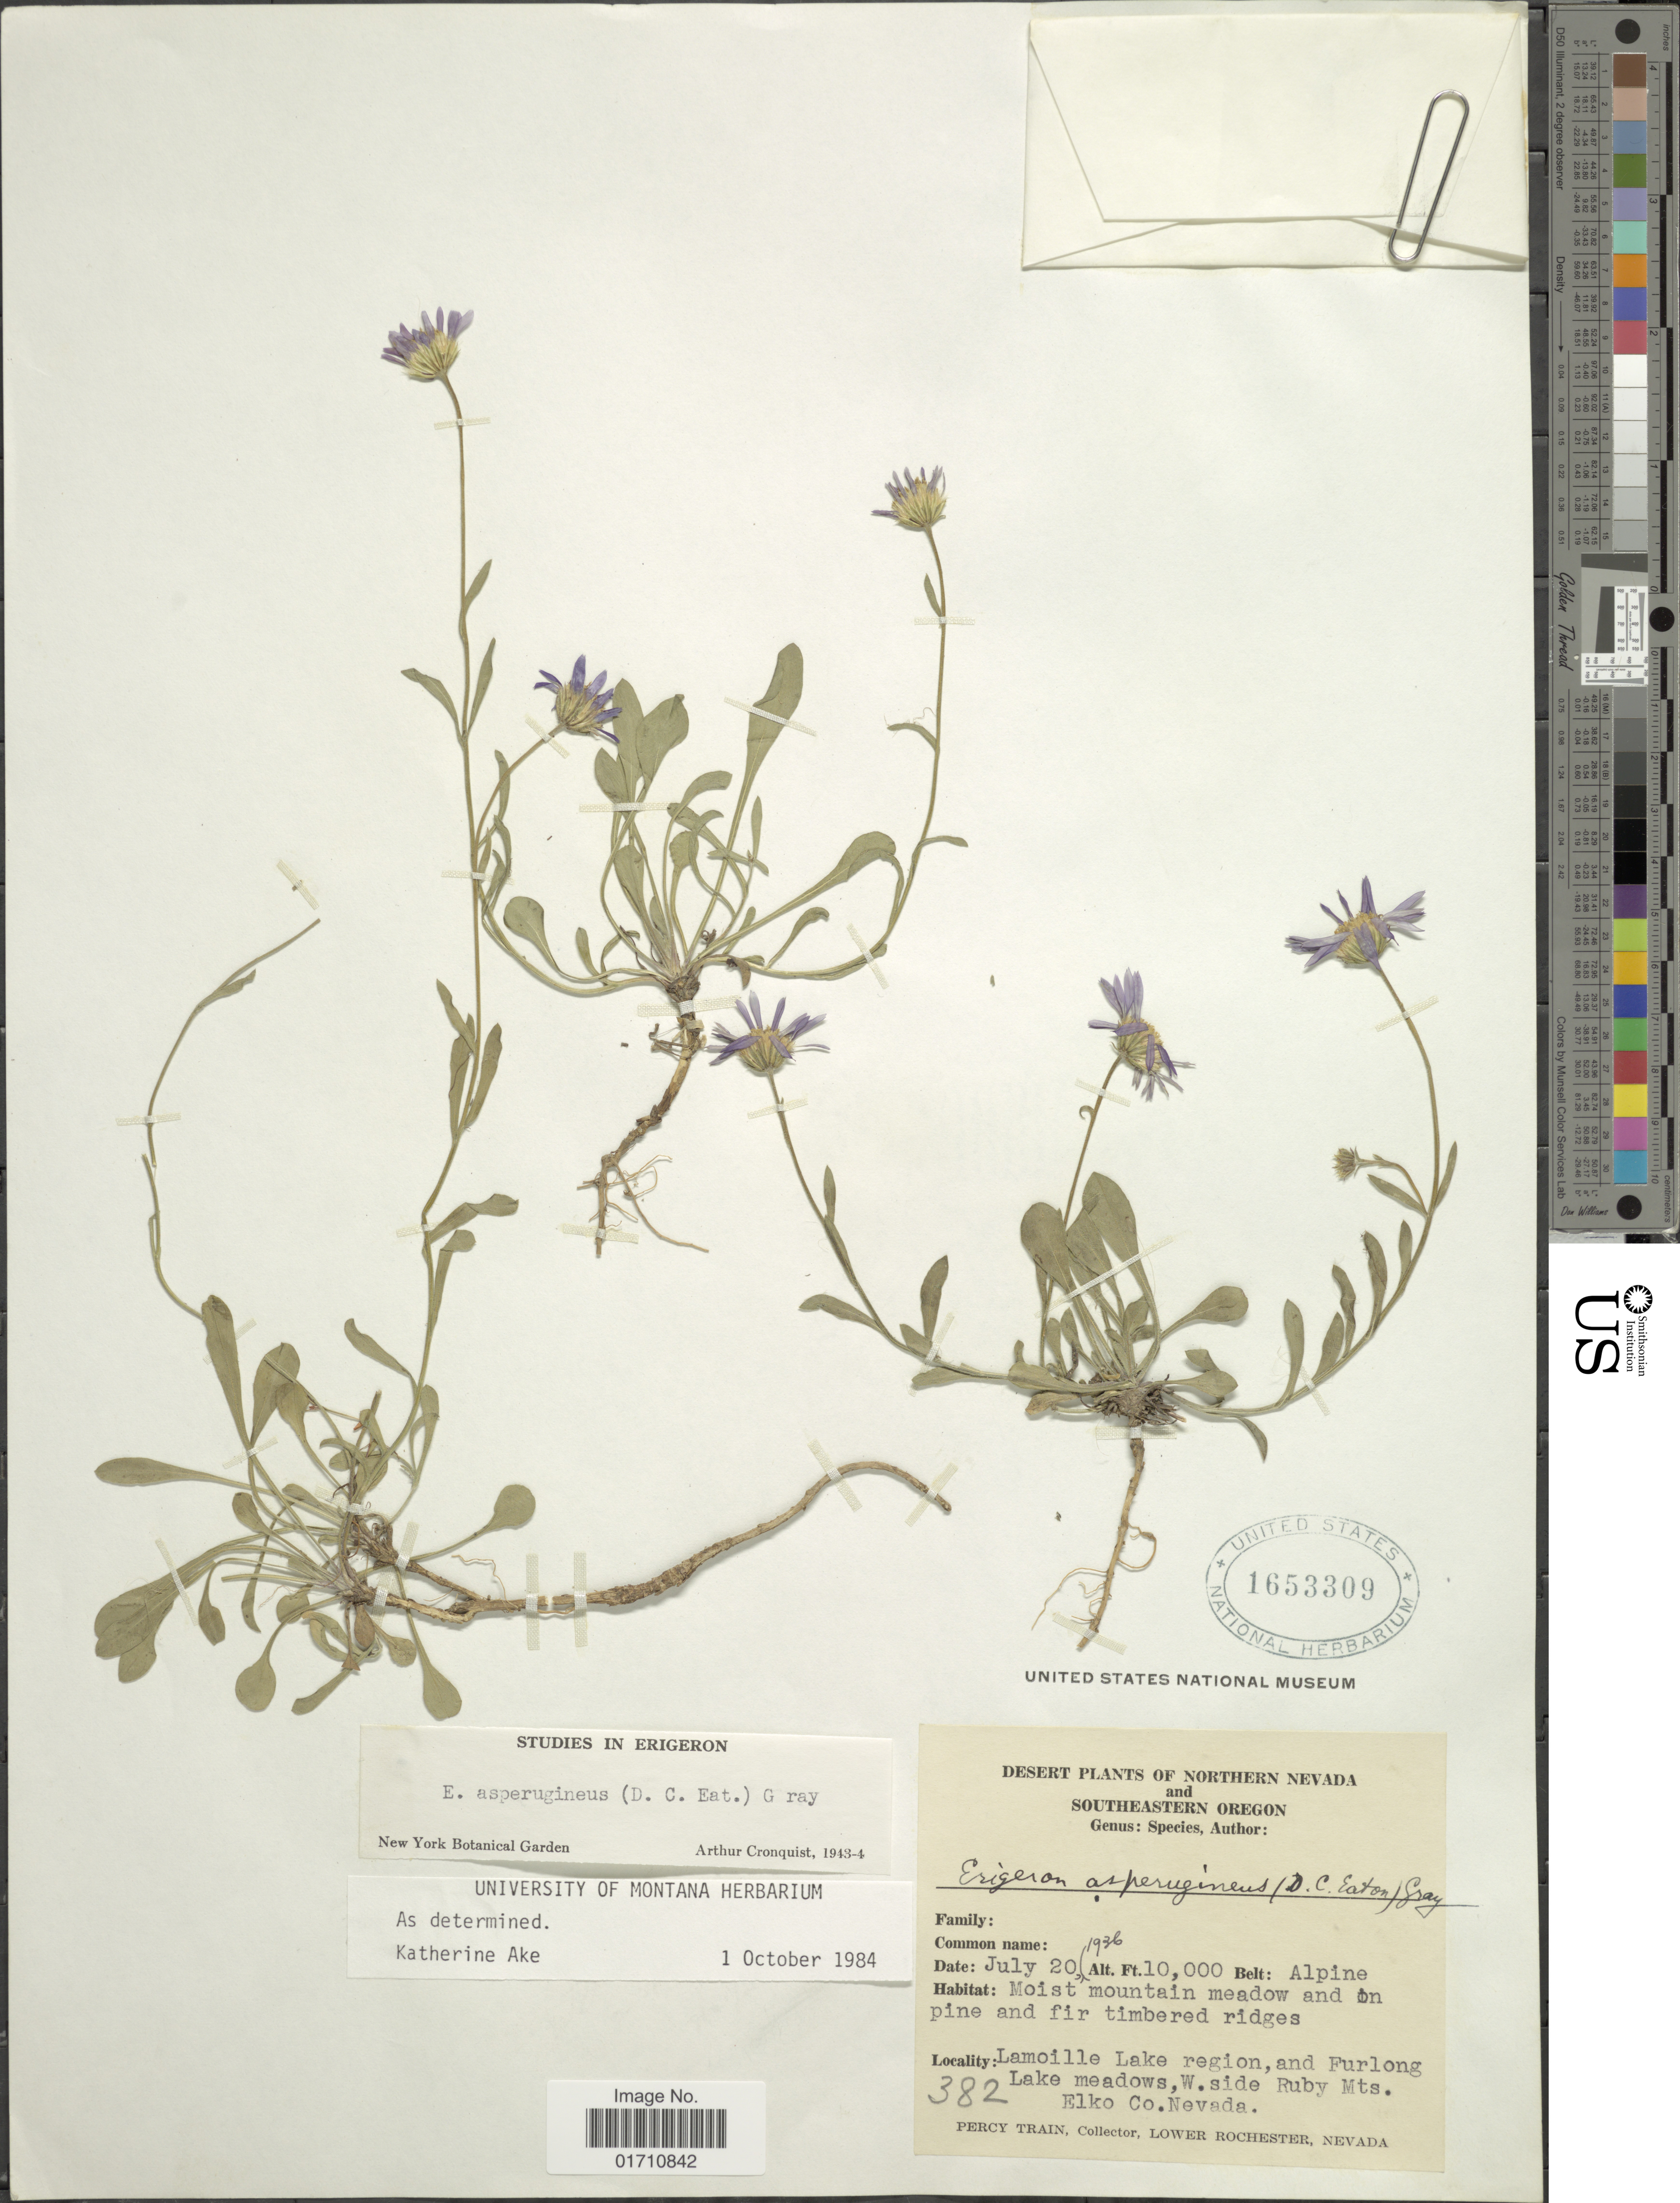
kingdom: Plantae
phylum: Tracheophyta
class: Magnoliopsida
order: Asterales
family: Asteraceae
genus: Erigeron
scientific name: Erigeron asperugineus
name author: (D.C. Eaton) A. Gray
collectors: P. Train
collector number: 382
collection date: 1936-07-20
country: United States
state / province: Oregon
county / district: Elko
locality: Desert Plants of Northern Nevada and Southeastern Oregon, Lamoille Lake region, and Furlong Lake meadows, W. side Ruby Mts. Elko Co.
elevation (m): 3048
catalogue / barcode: US 1653309